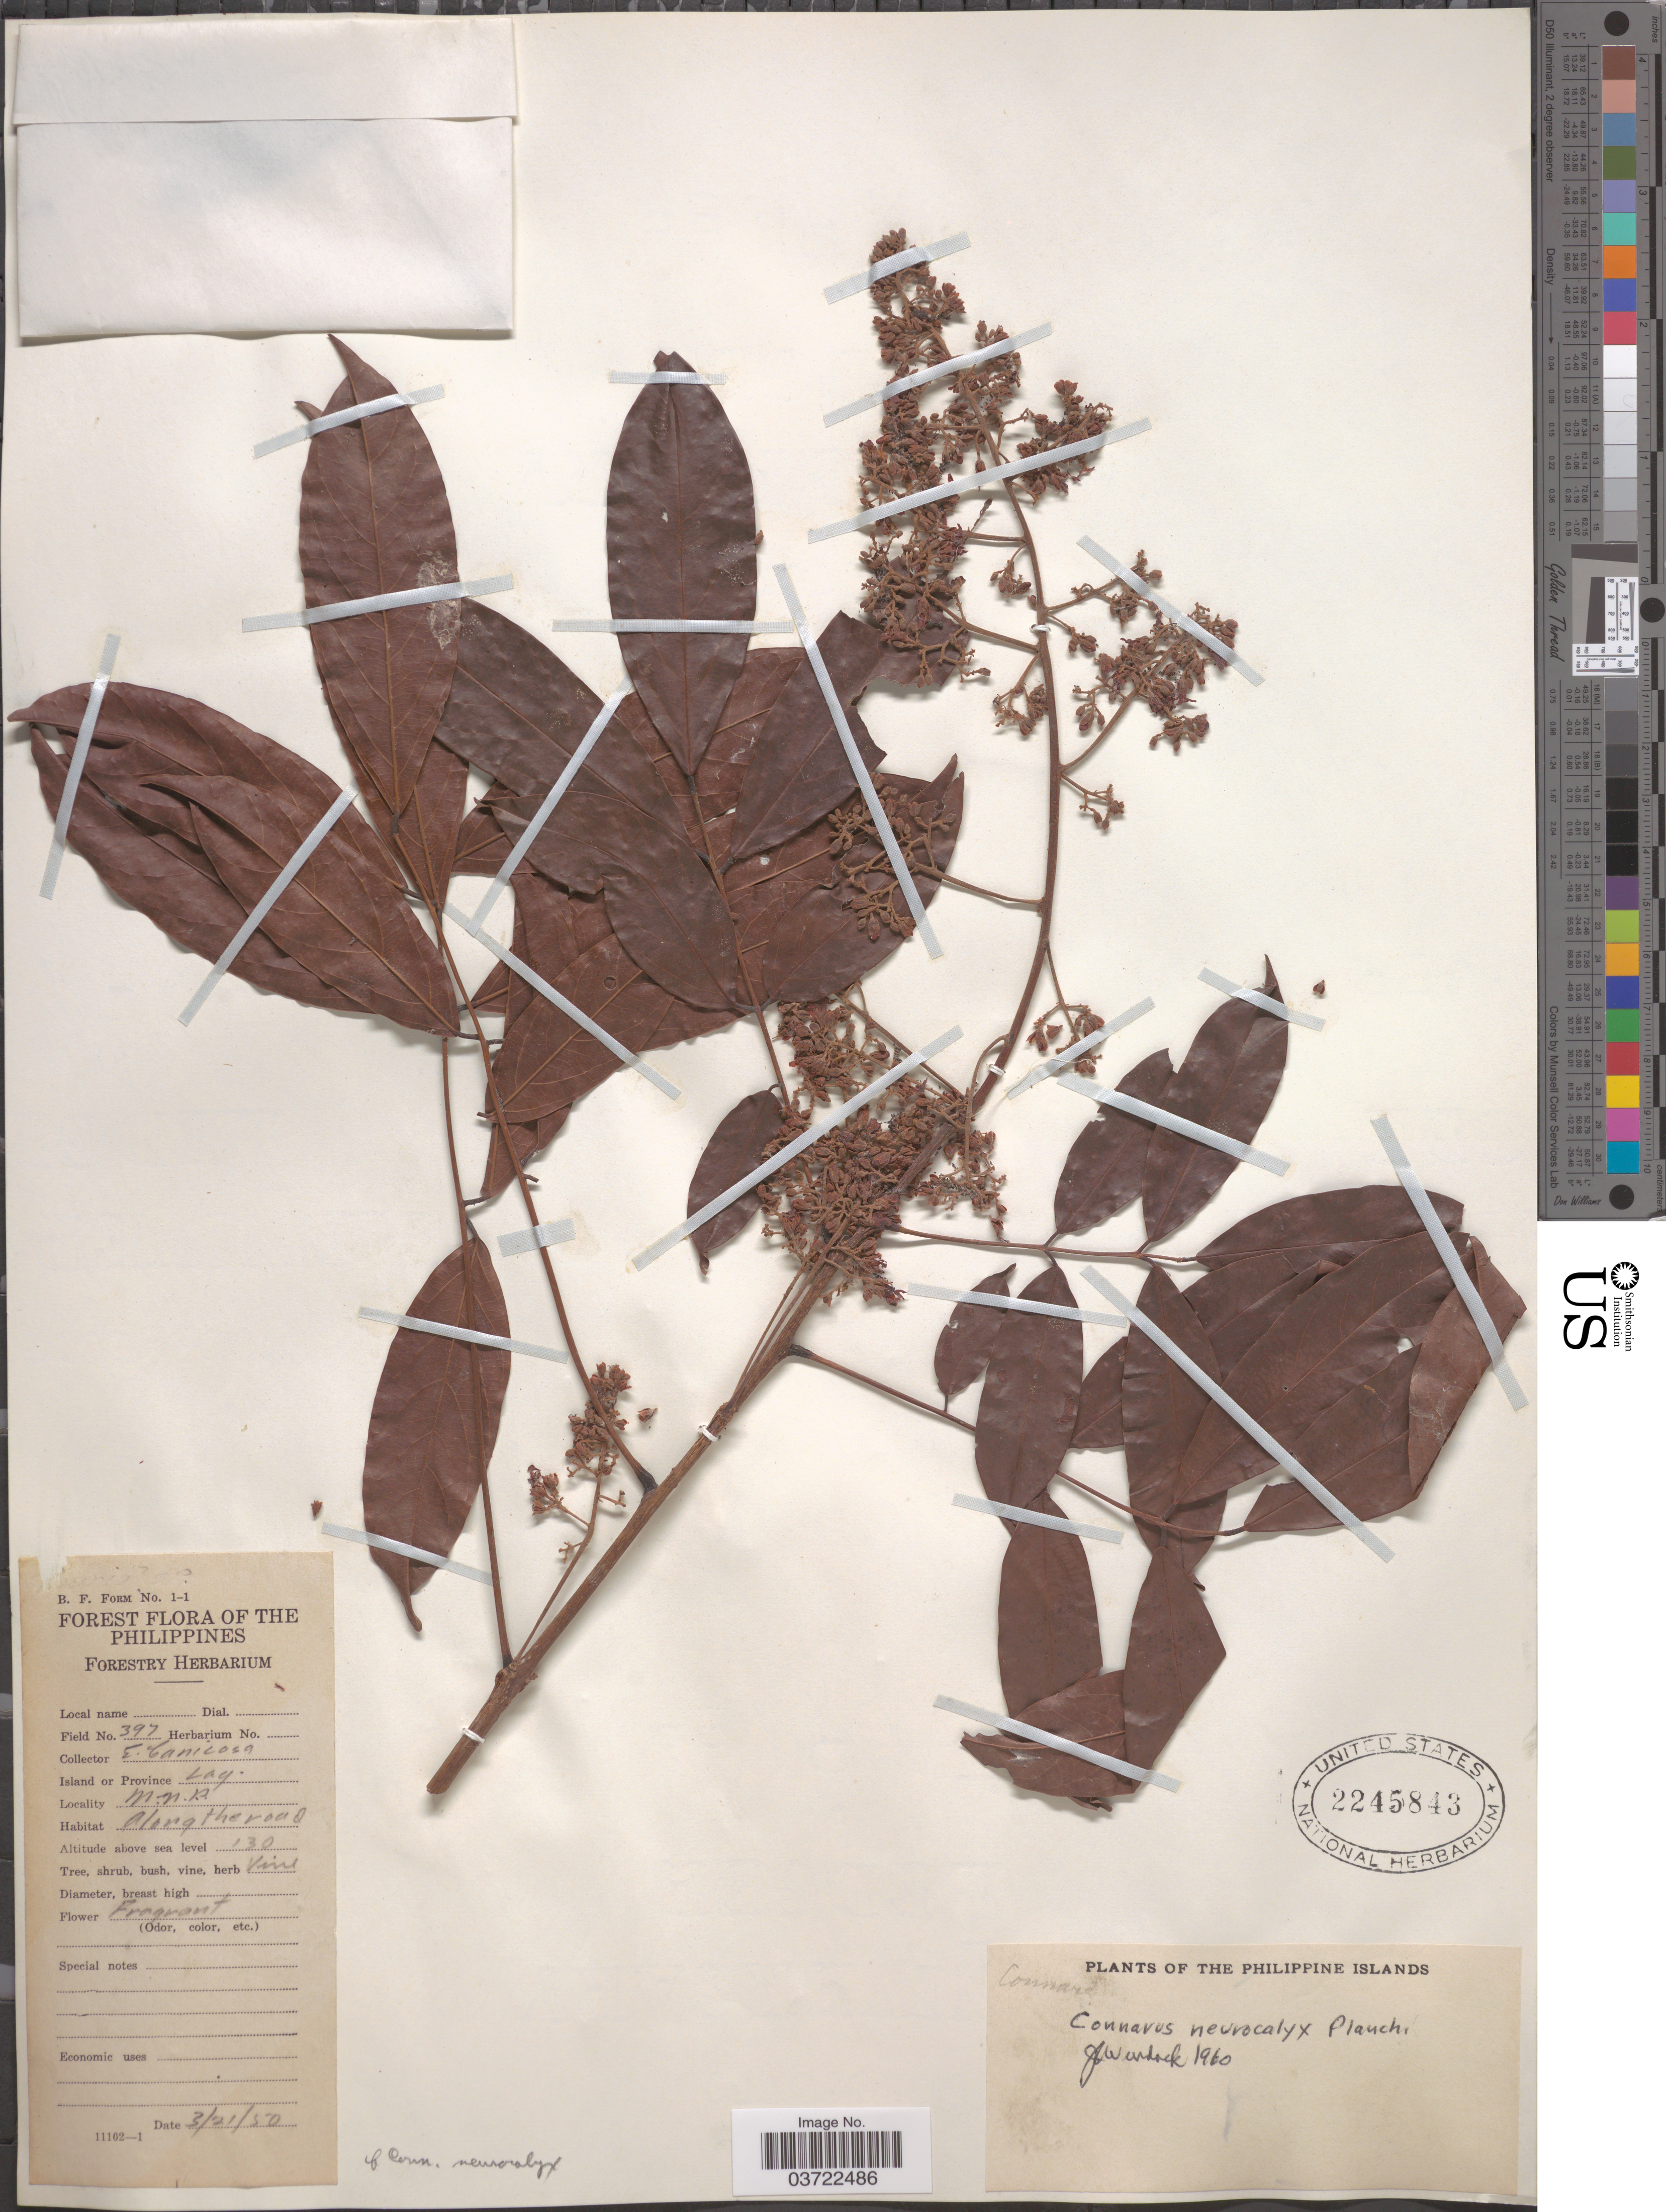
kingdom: Plantae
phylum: Tracheophyta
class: Magnoliopsida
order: Oxalidales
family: Connaraceae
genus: Connarus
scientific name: Connarus neurocalyx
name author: Planch.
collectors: E. Canicosa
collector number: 397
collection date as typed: Transcribed d/m/y: 21/3/50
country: Philippines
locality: Philippine Islands. Island or Province Lag. M.N.P.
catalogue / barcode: US 2245843